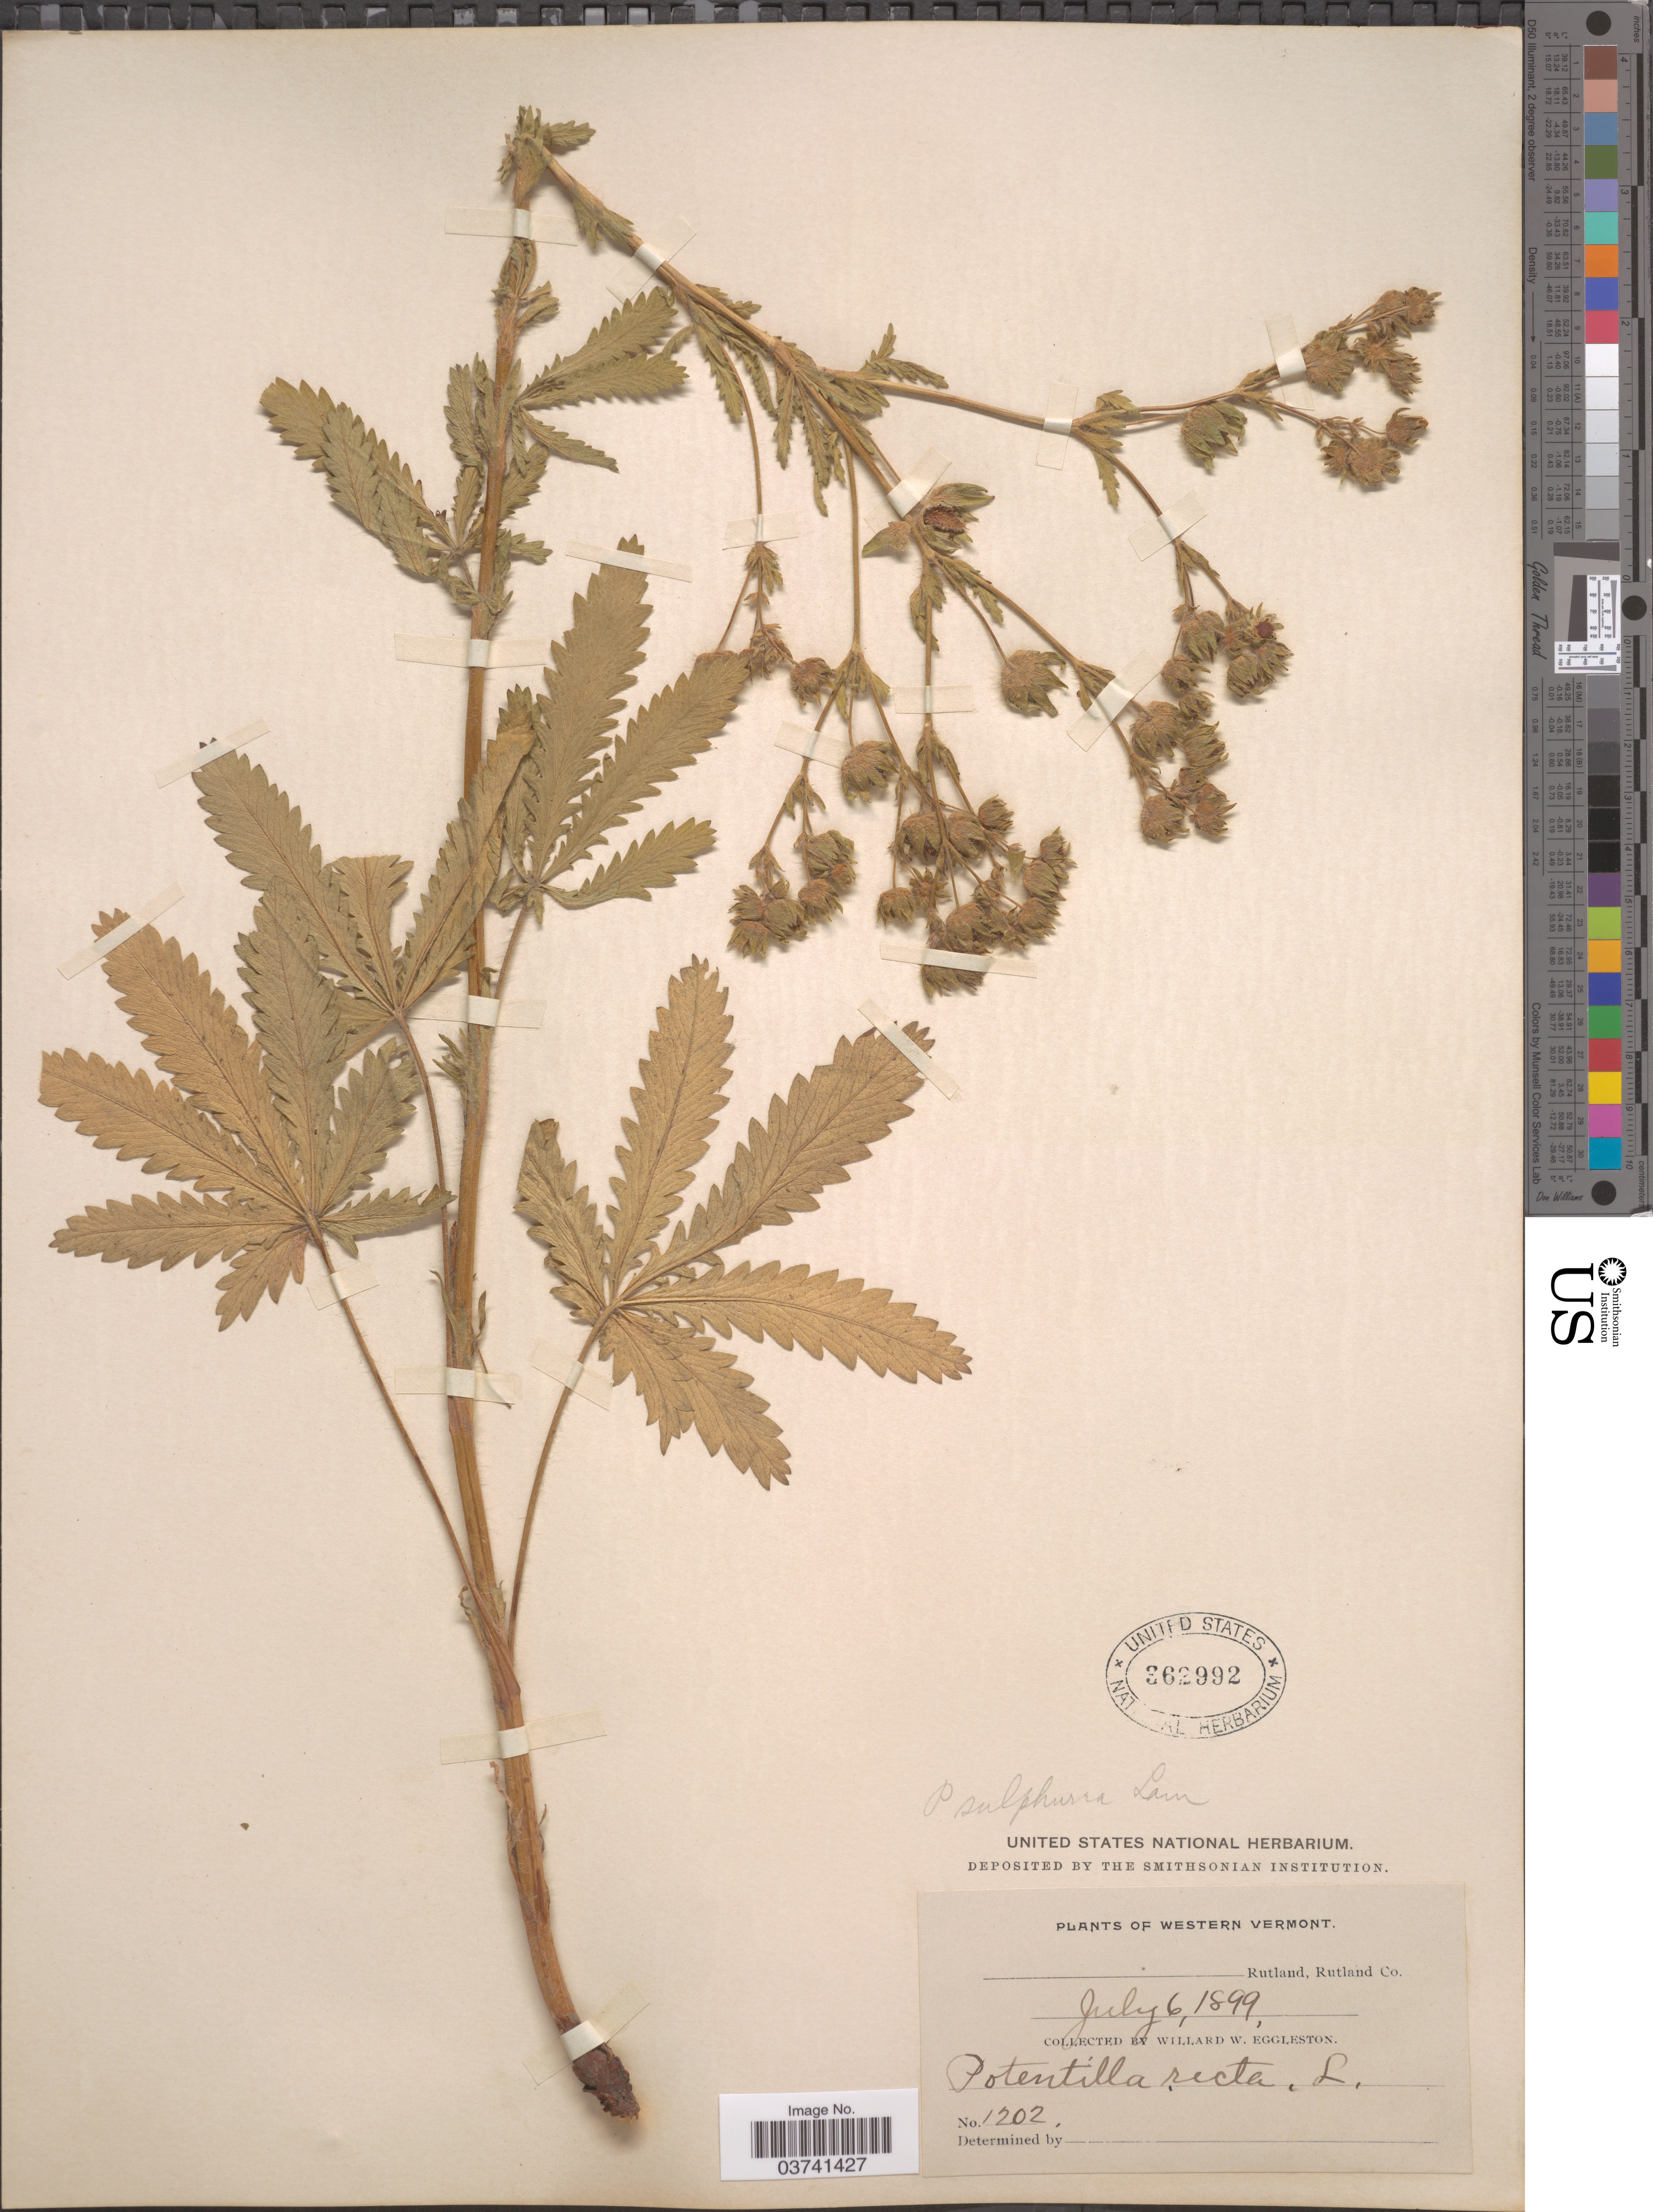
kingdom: Plantae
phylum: Tracheophyta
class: Magnoliopsida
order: Rosales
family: Rosaceae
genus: Potentilla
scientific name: Potentilla recta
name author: L.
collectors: W. W. Eggleston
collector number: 1202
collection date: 1899-07-06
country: United States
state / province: Vermont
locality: Western Vermont. Rutland, Rutland Co.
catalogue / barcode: US 362992